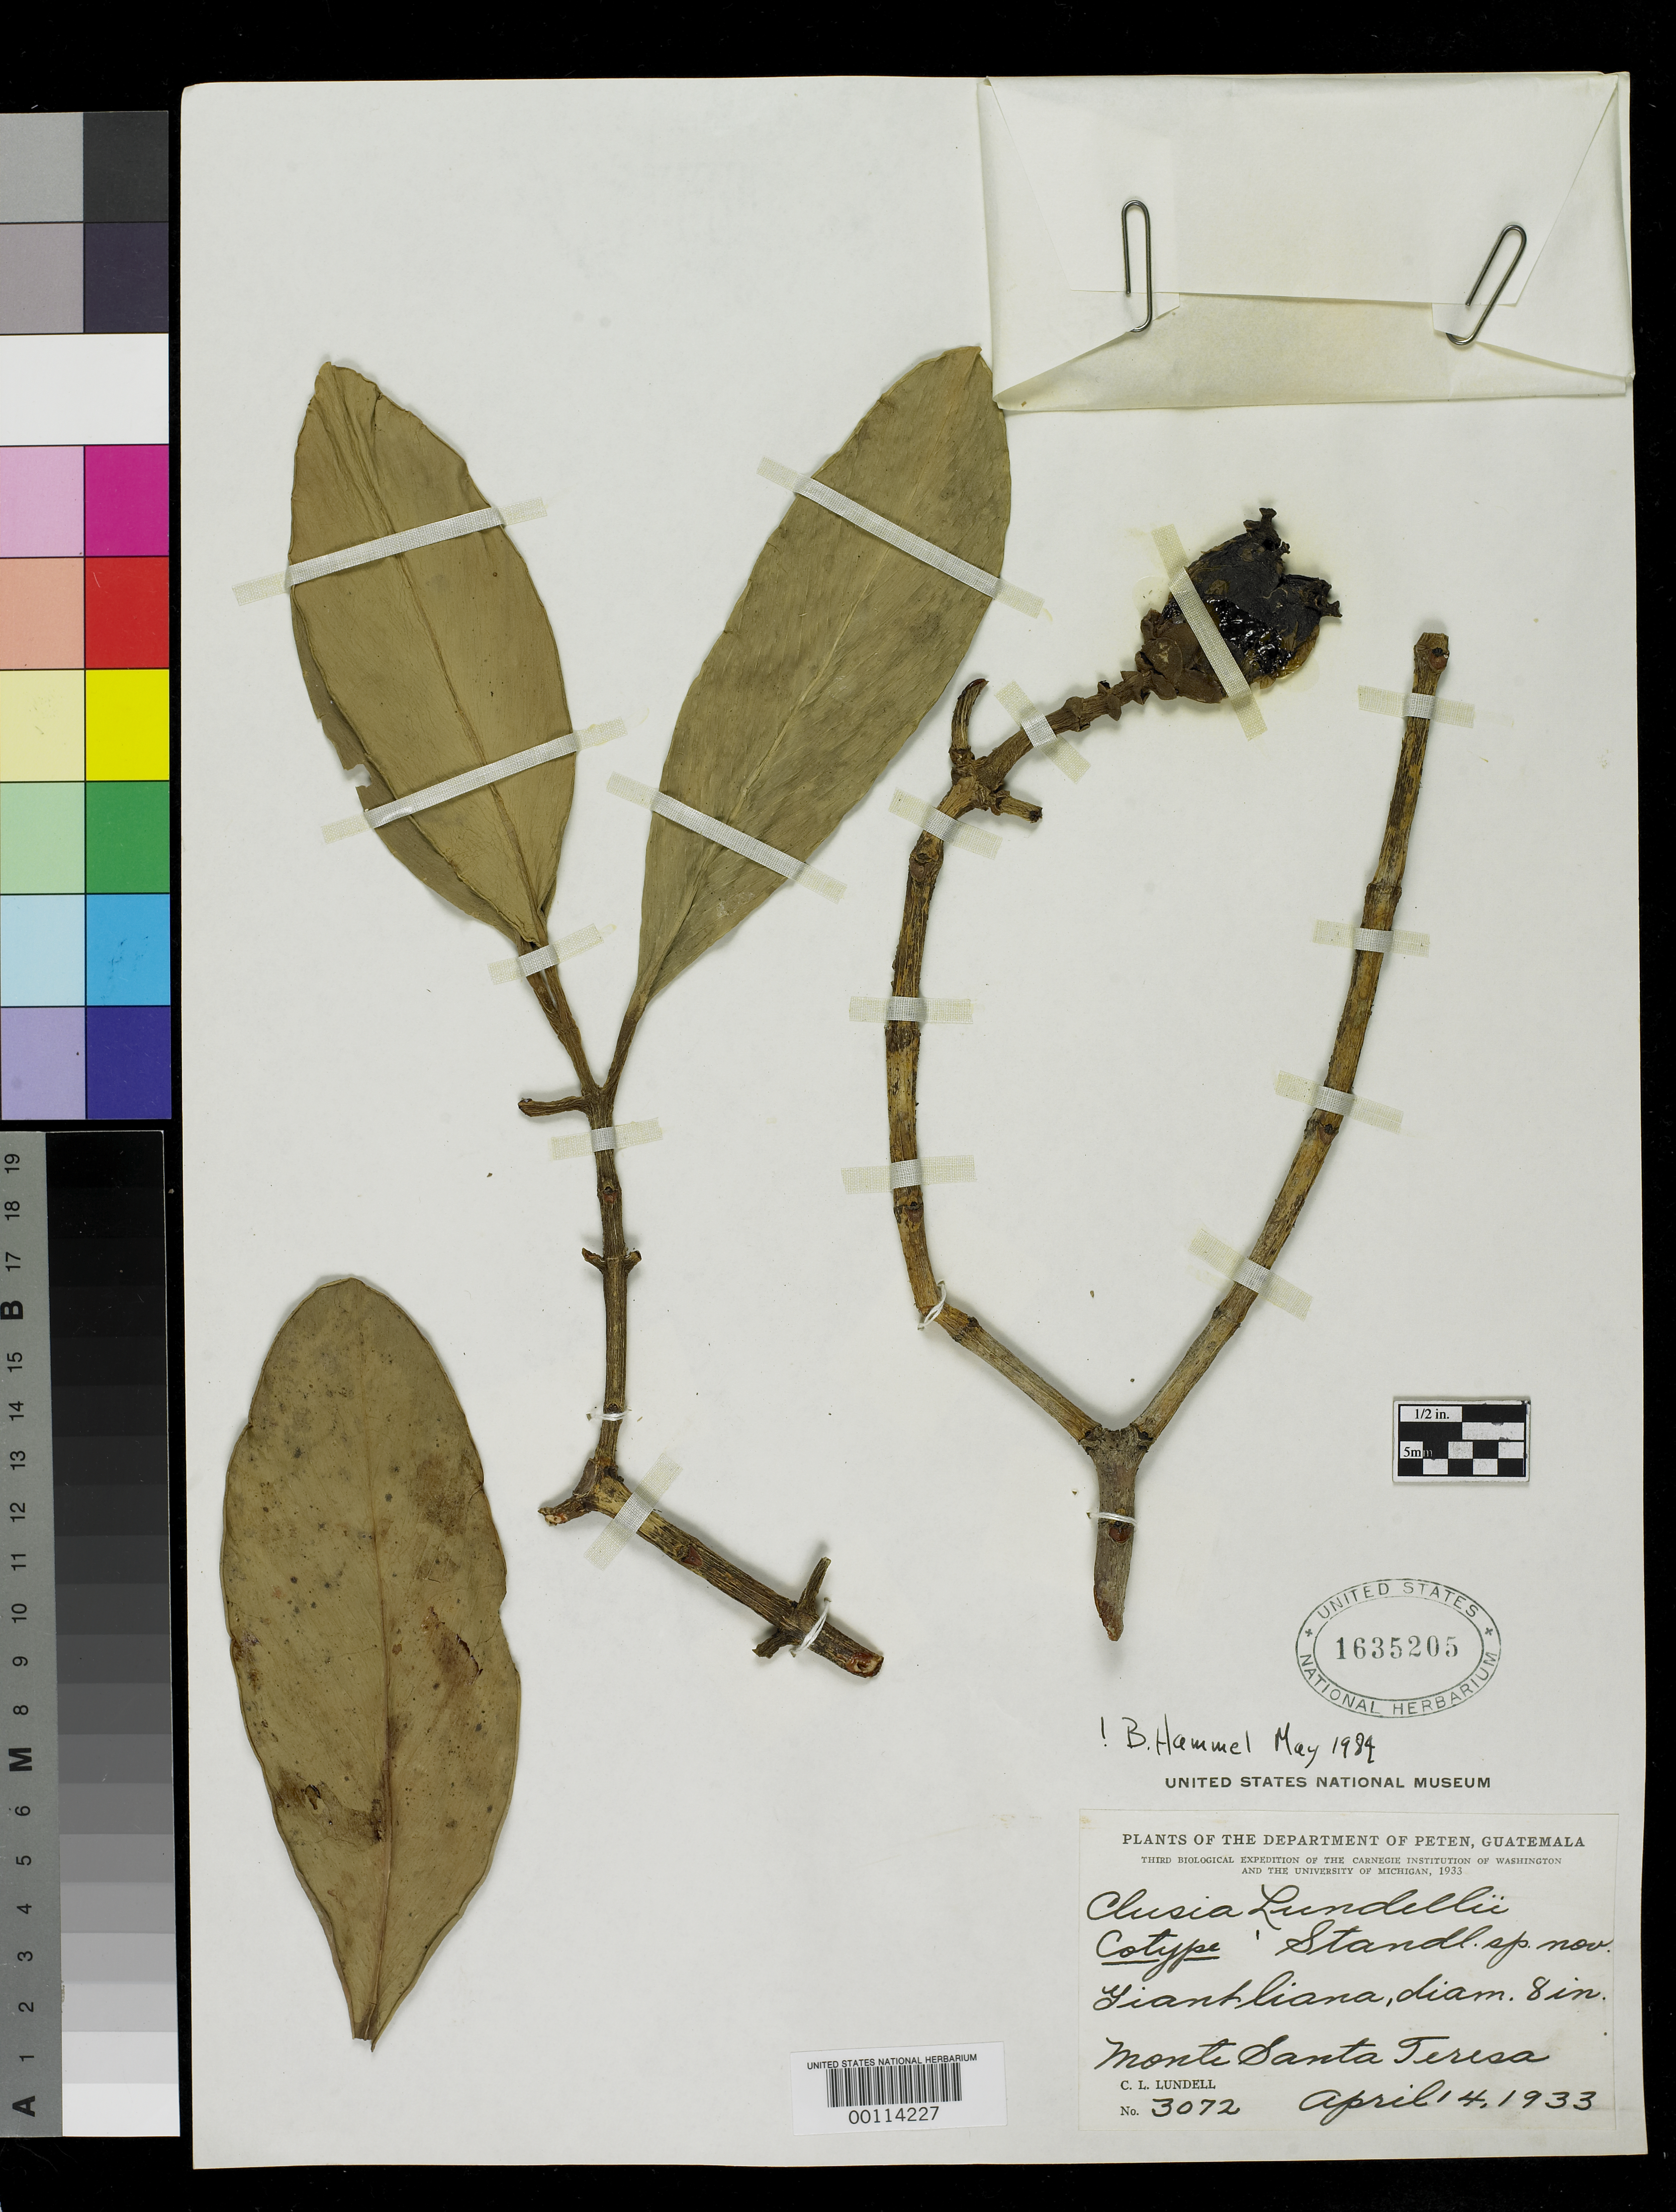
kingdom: Plantae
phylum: Tracheophyta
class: Magnoliopsida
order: Malpighiales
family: Clusiaceae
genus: Clusia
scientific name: Clusia lundellii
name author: Standl.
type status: Isotype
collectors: C. L. Lundell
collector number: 3072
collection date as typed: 14 Apr 1933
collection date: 1933-04-14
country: Guatemala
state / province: El Petén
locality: Monte Santa Teresa.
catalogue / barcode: US 1635205